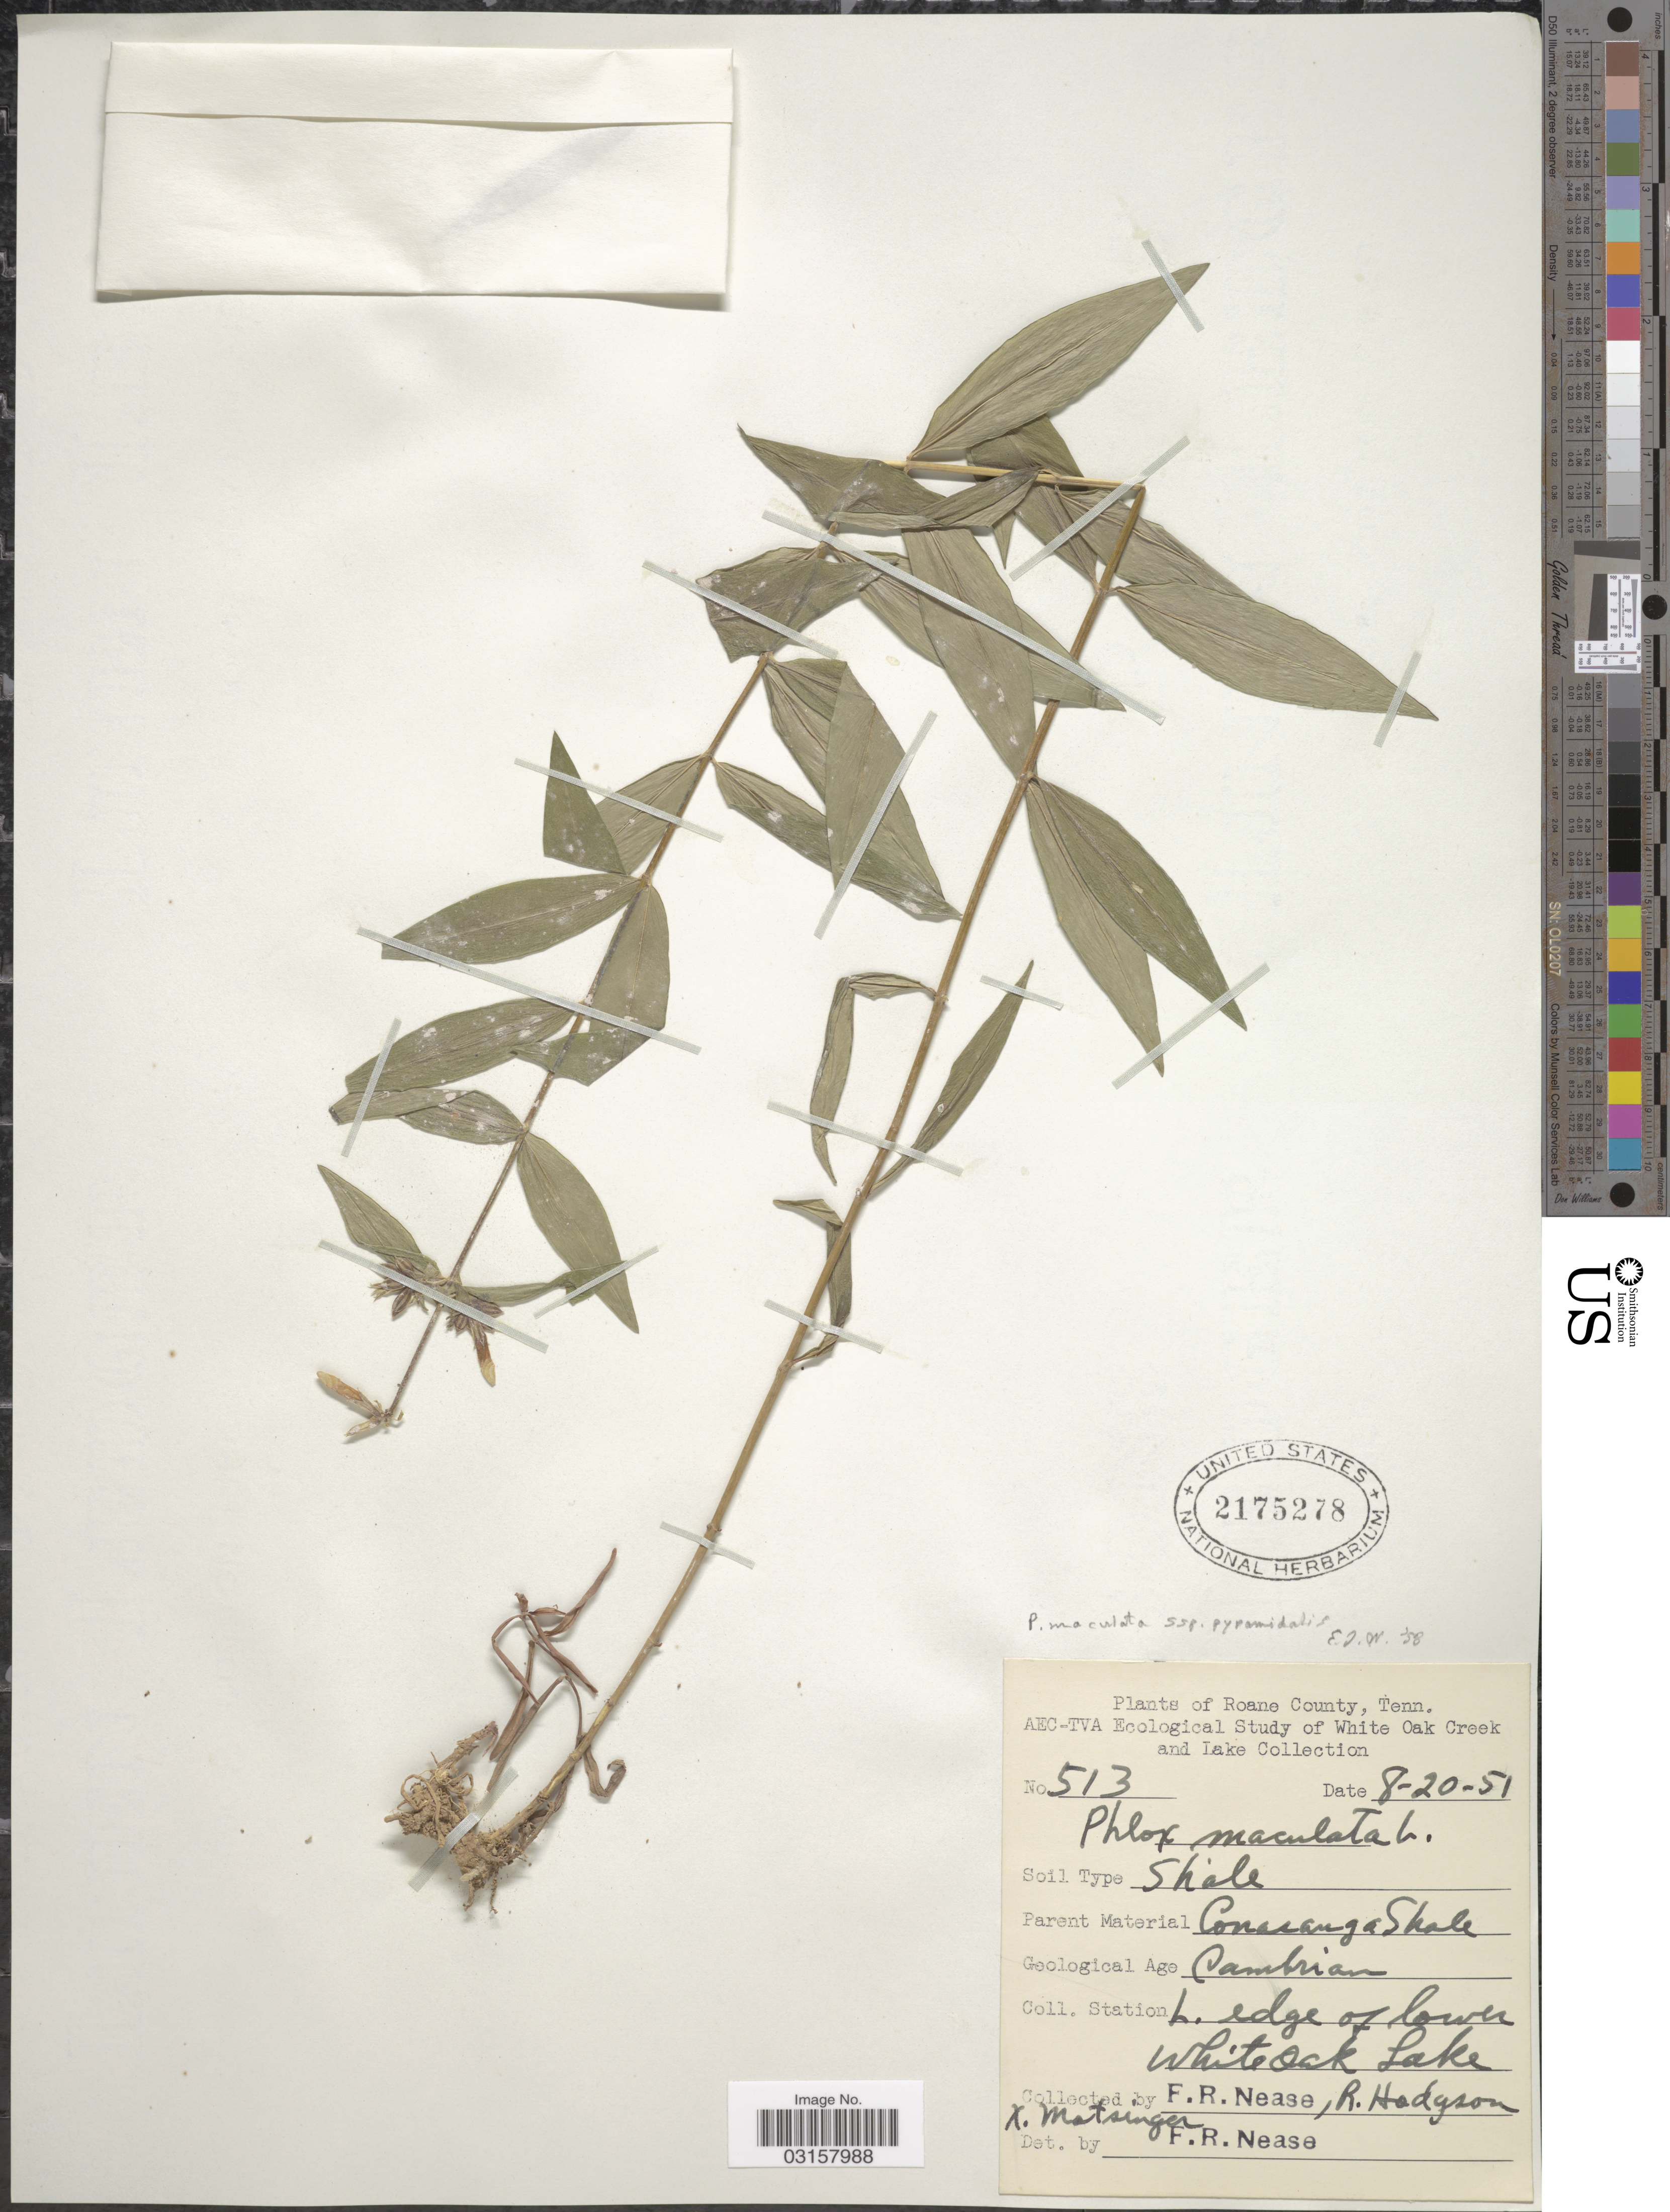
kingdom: Plantae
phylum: Tracheophyta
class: Magnoliopsida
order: Ericales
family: Polemoniaceae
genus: Phlox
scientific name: Phlox x pyramidalis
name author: (Sm.) Wherry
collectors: F. Nease, R. Hodgson & X. Matsinger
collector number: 513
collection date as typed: Transcribed d/m/y: 20/8/51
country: United States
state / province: Tennessee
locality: Roane County. L. edge of lower White Oak Lake.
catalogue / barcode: US 2175278